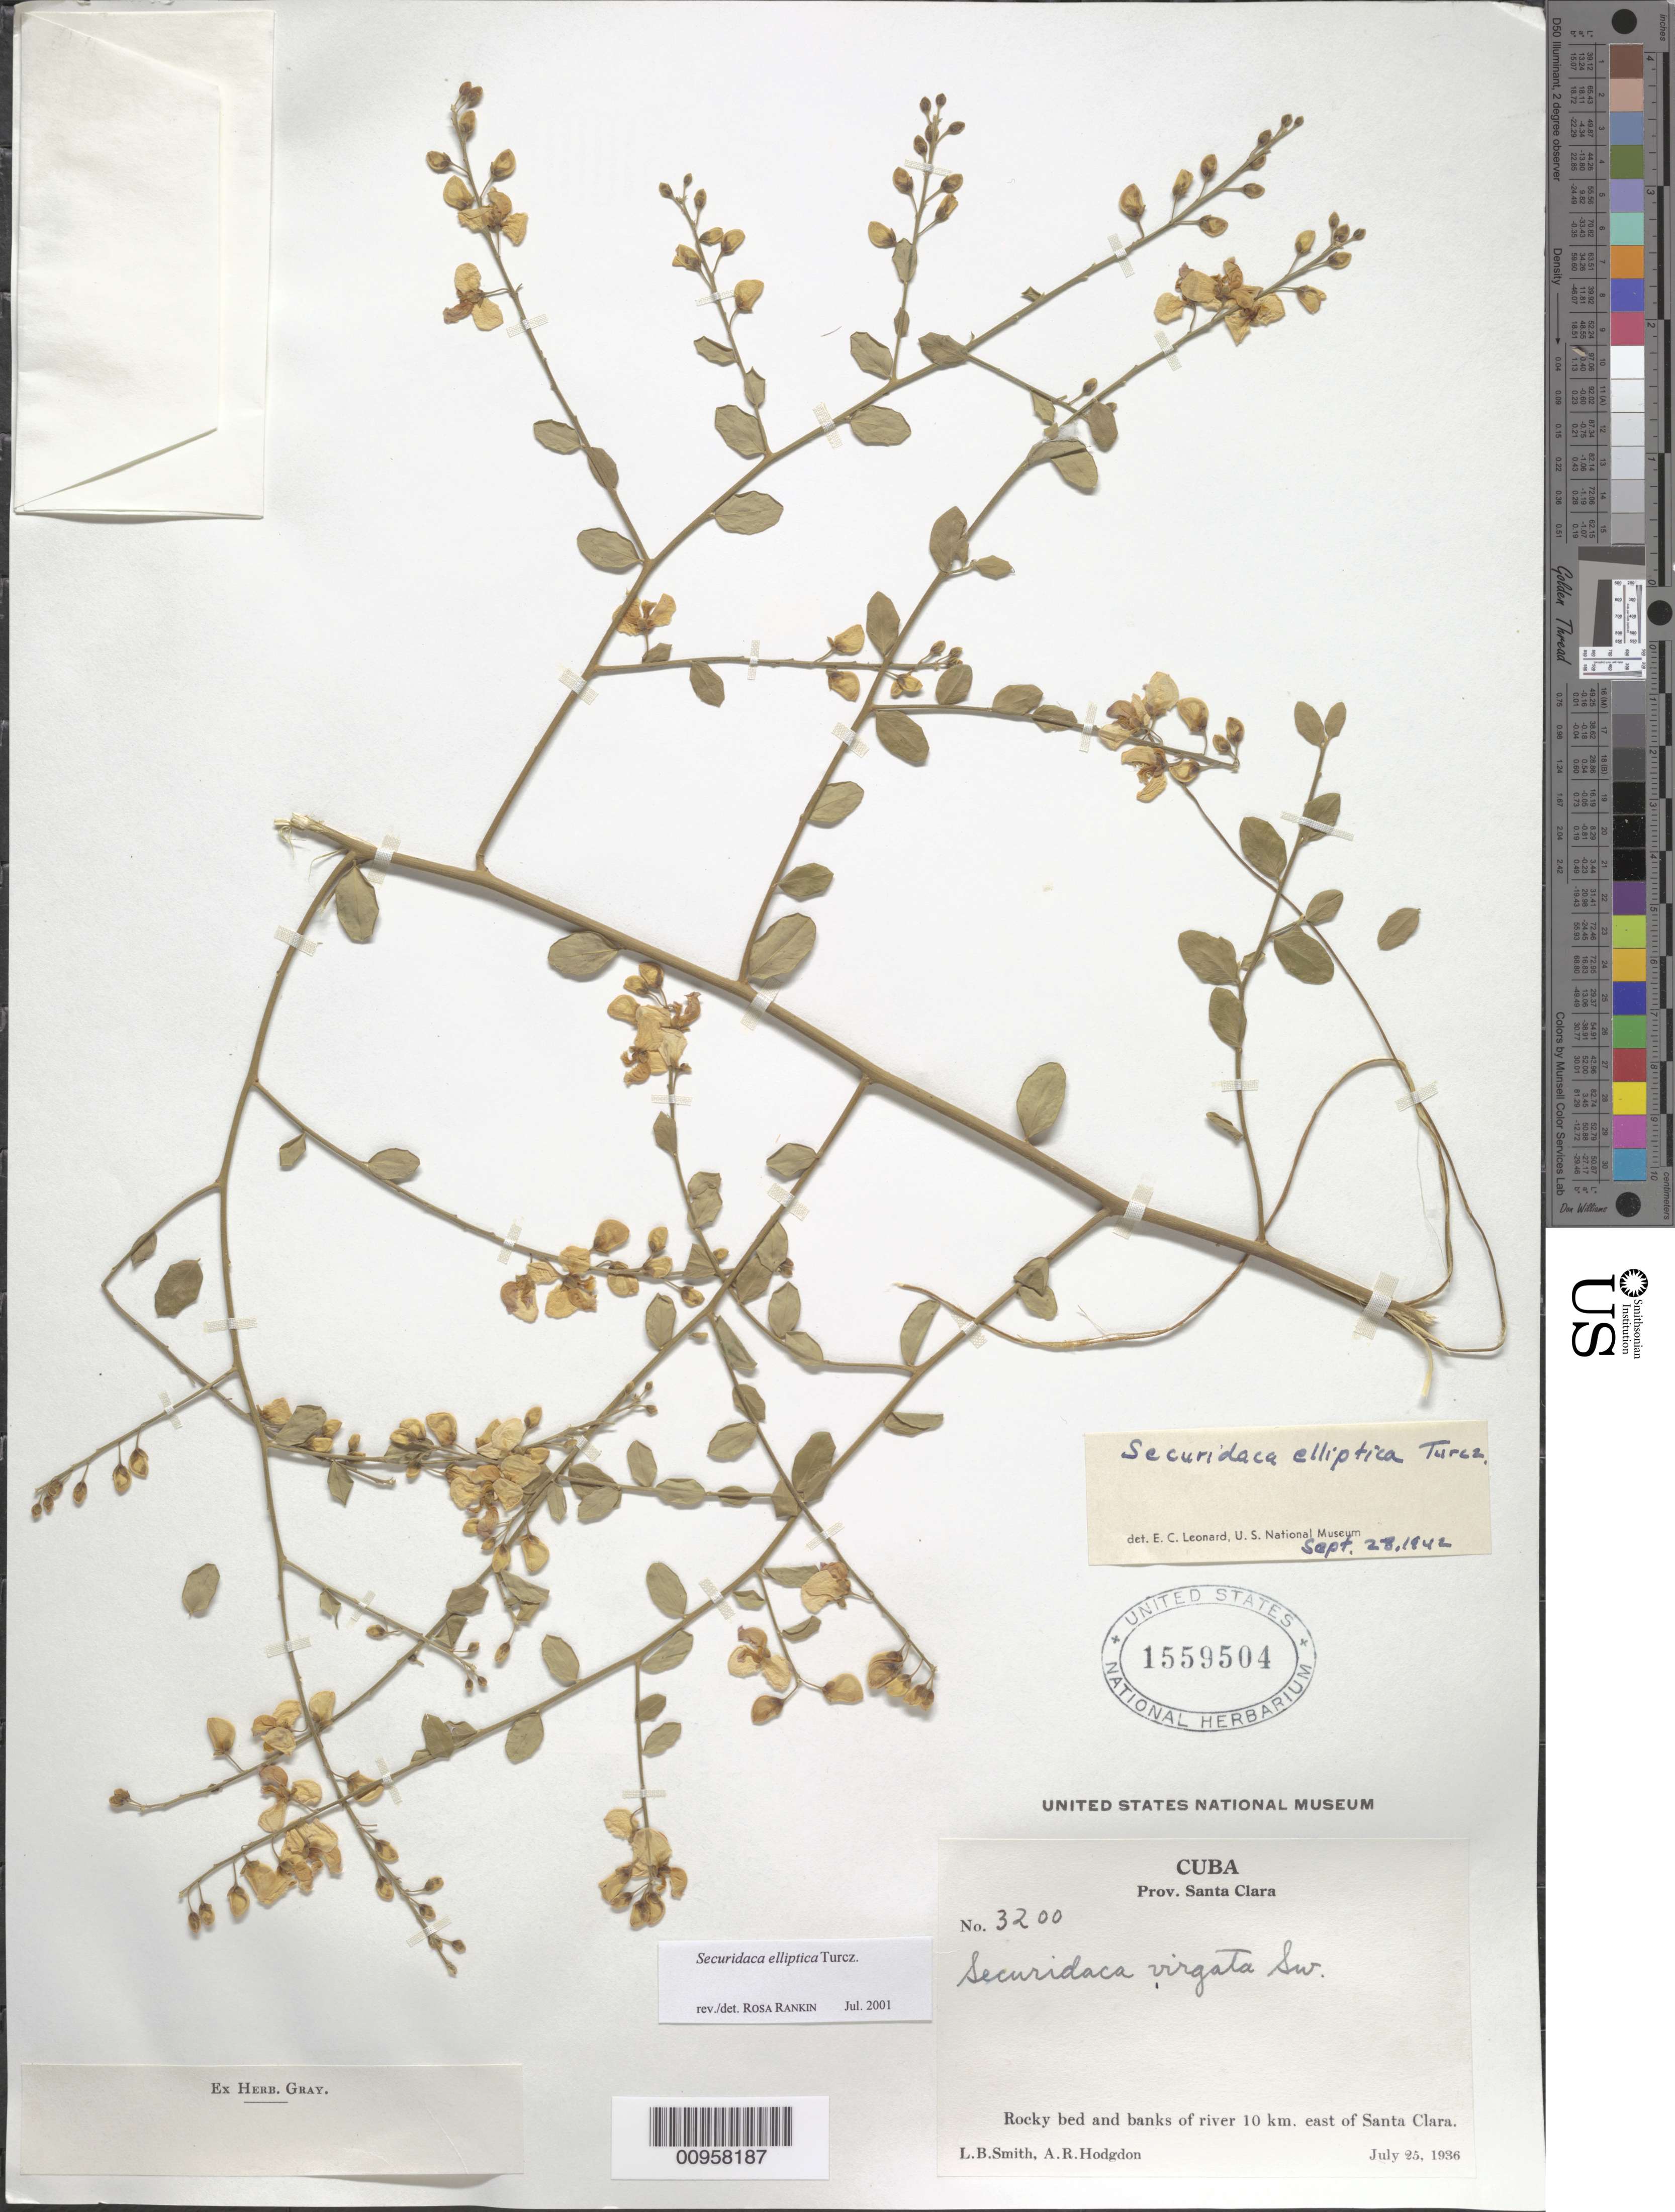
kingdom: Plantae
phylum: Tracheophyta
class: Magnoliopsida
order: Fabales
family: Polygalaceae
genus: Securidaca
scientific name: Securidaca elliptica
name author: Turcz.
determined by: Rankin Rodriguez, Rosa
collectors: L. Smith & A. R. Hodgdon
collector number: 3200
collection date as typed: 25 Jul 1936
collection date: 1936-07-25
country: Cuba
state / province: Las Villas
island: Cuba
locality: River 10 km, E of Santa Clara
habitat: Rocky bed and banks of river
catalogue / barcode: US 1559504